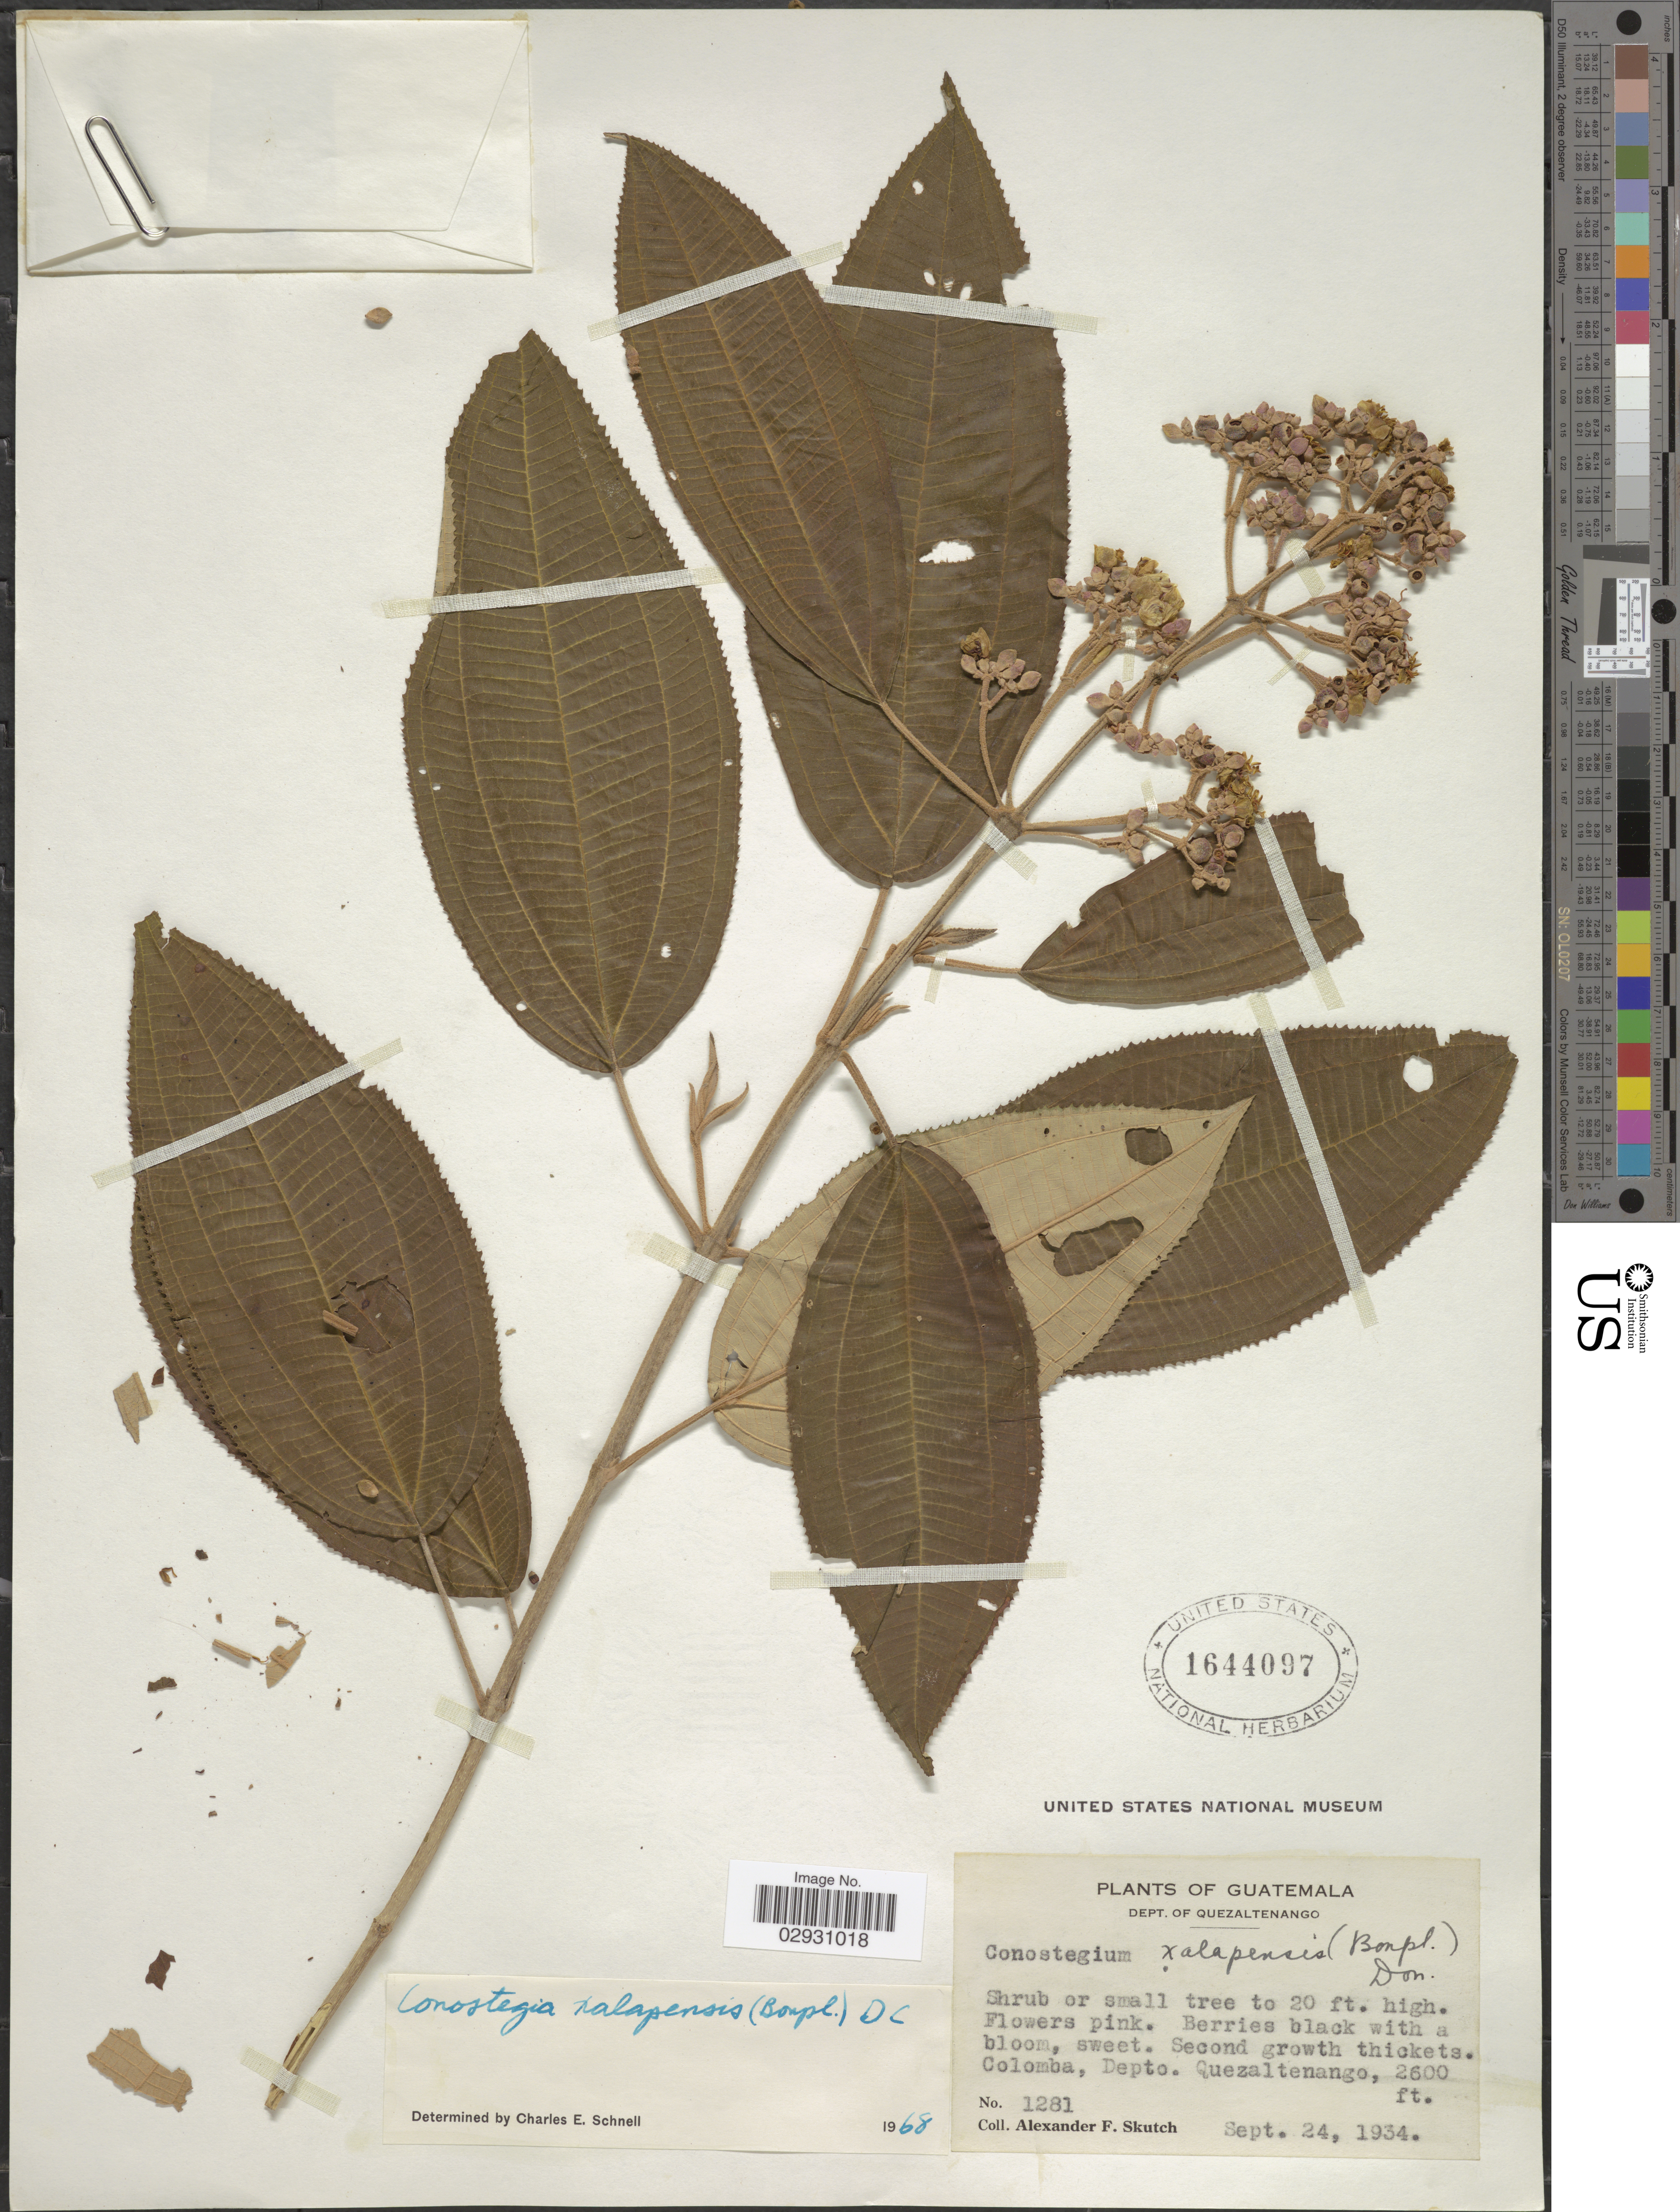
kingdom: Plantae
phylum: Tracheophyta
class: Magnoliopsida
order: Myrtales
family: Melastomataceae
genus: Conostegia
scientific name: Conostegia quadrangularis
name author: Schltdl. ex Steud.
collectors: A. F. Skutch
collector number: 1281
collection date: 1934-09-24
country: Guatemala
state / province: Quetzaltenango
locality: Dept. Quezaltenango, Colomba.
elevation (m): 792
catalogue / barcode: US 1644097